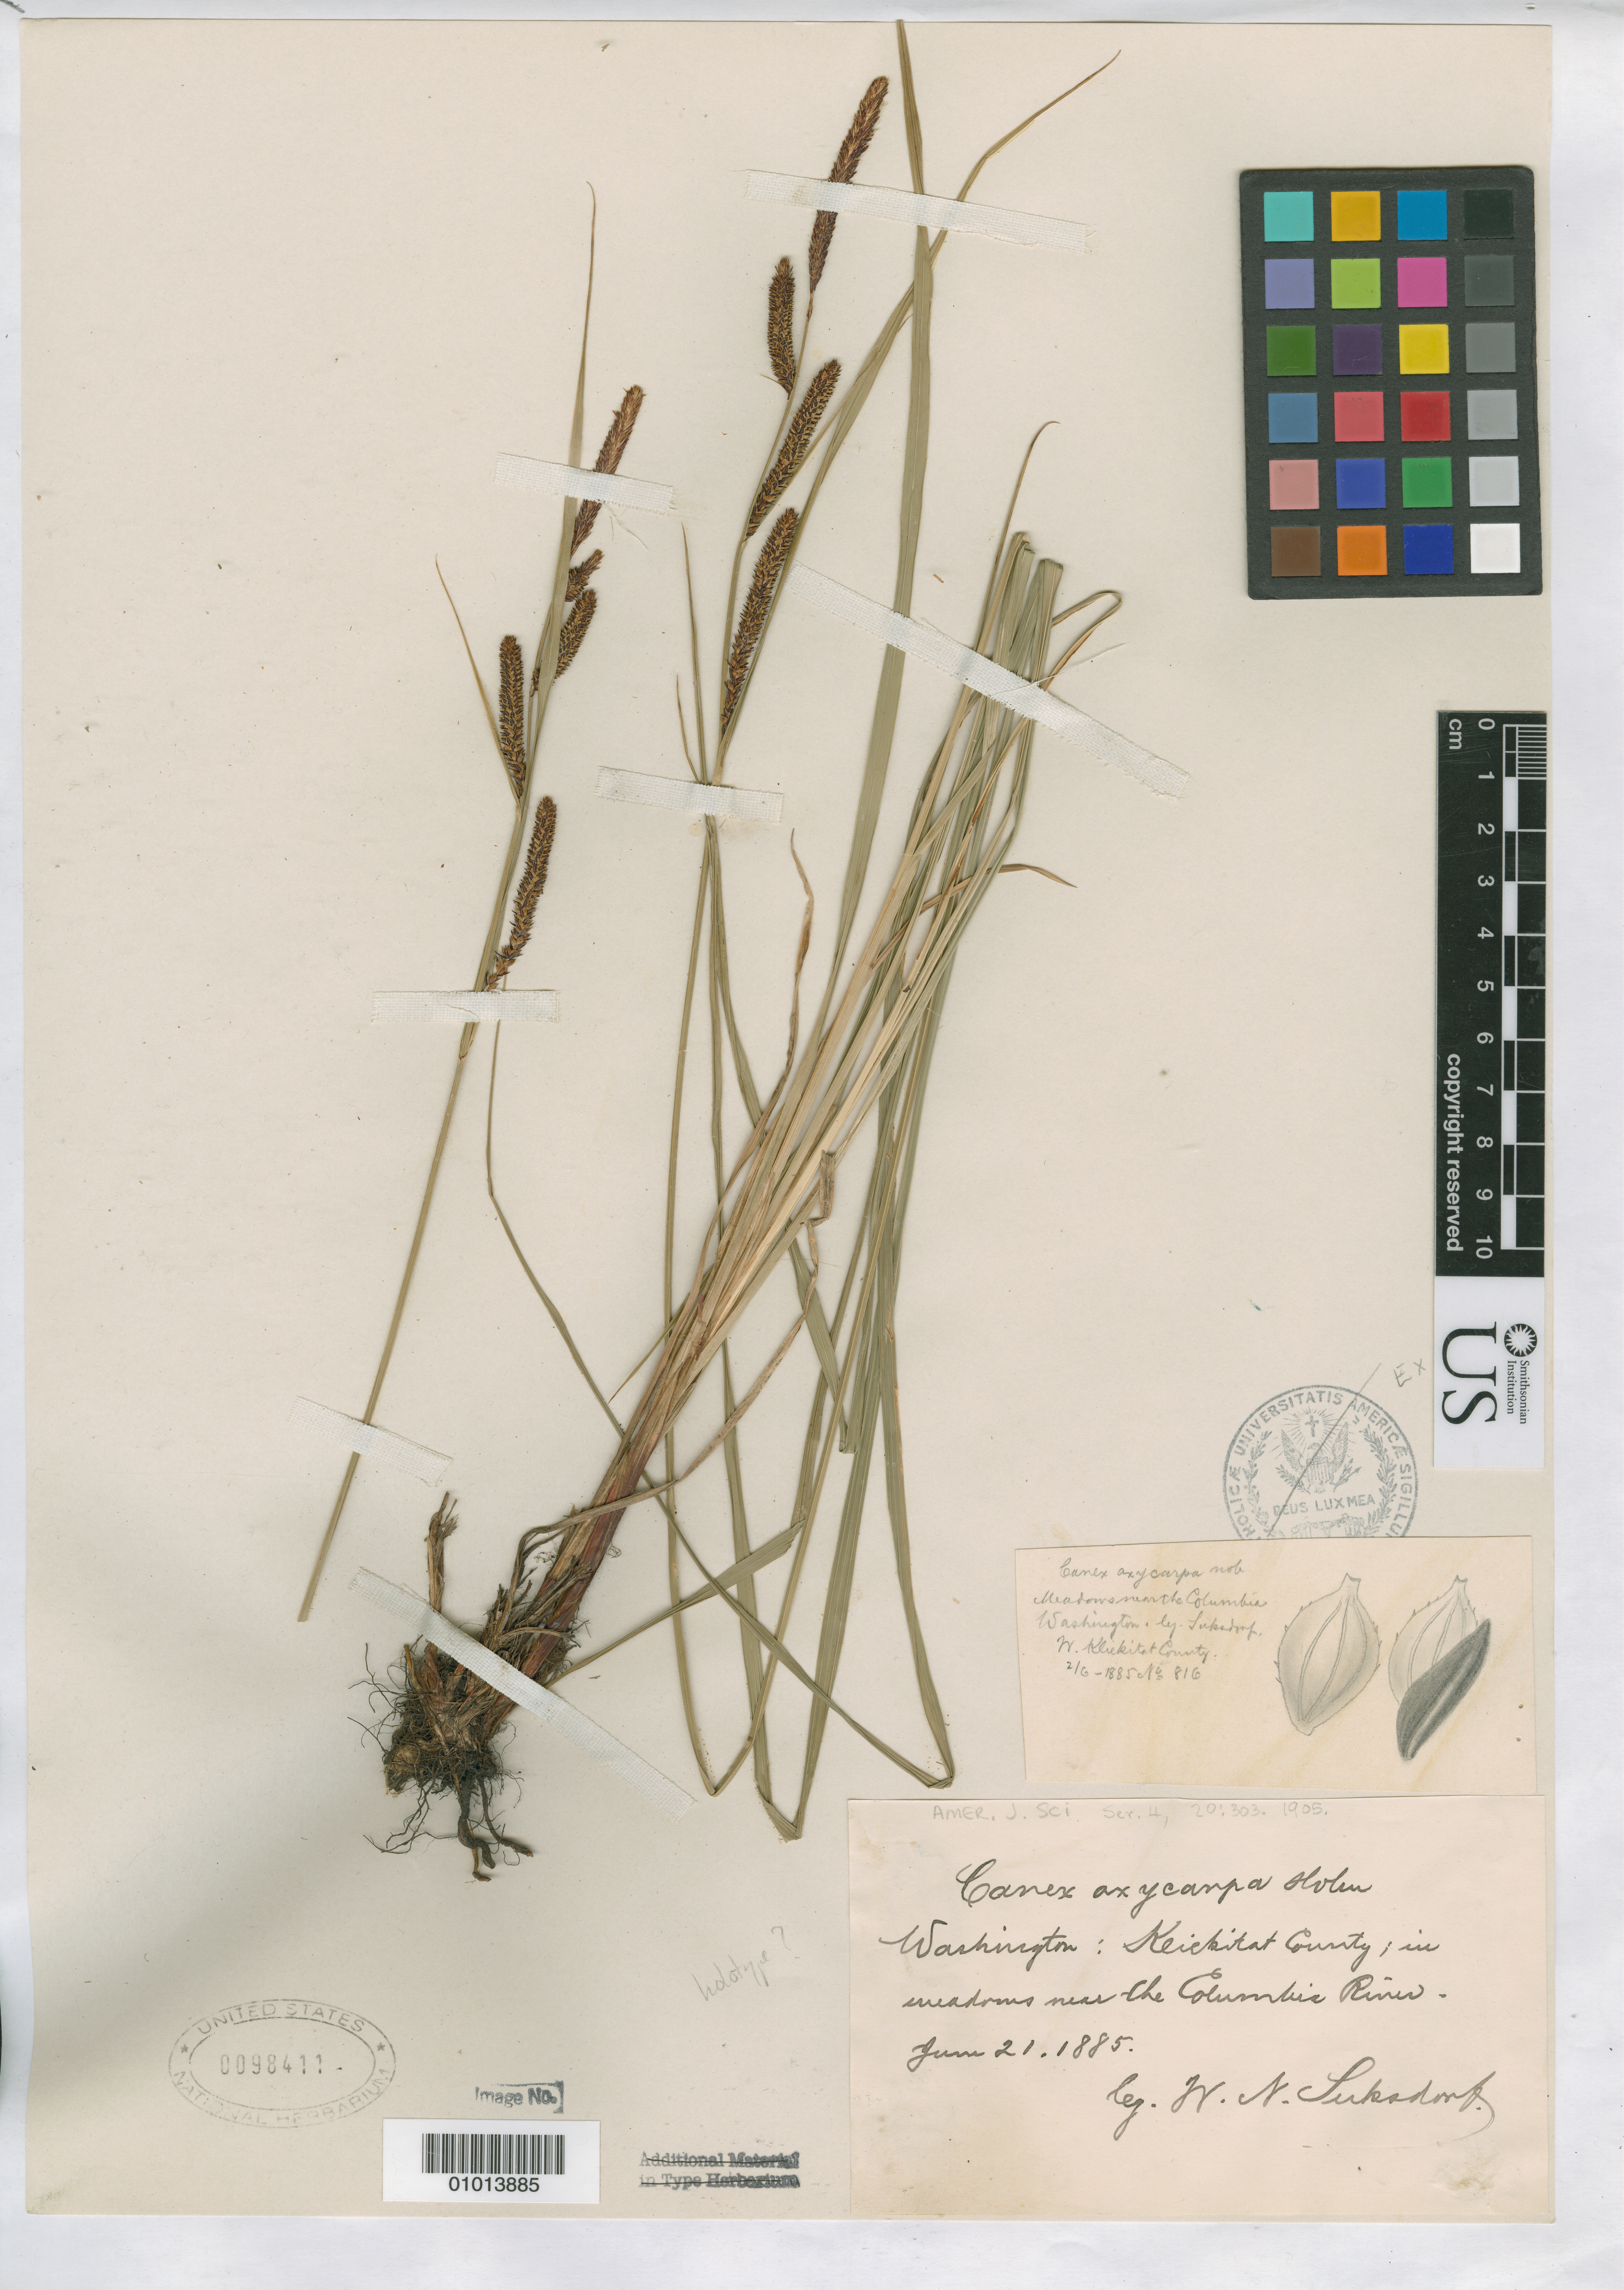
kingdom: Plantae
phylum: Tracheophyta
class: Liliopsida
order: Poales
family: Cyperaceae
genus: Carex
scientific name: Carex oxycarpa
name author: Holm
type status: Holotype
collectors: W. N. Suksdorf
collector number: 816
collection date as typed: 02 Jun 1885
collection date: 1885-06-02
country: United States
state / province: Washington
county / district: Klickitat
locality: Meadows near Columbia River.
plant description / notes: This sheet, ex LCU, is presumably the holotype.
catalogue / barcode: US 98411